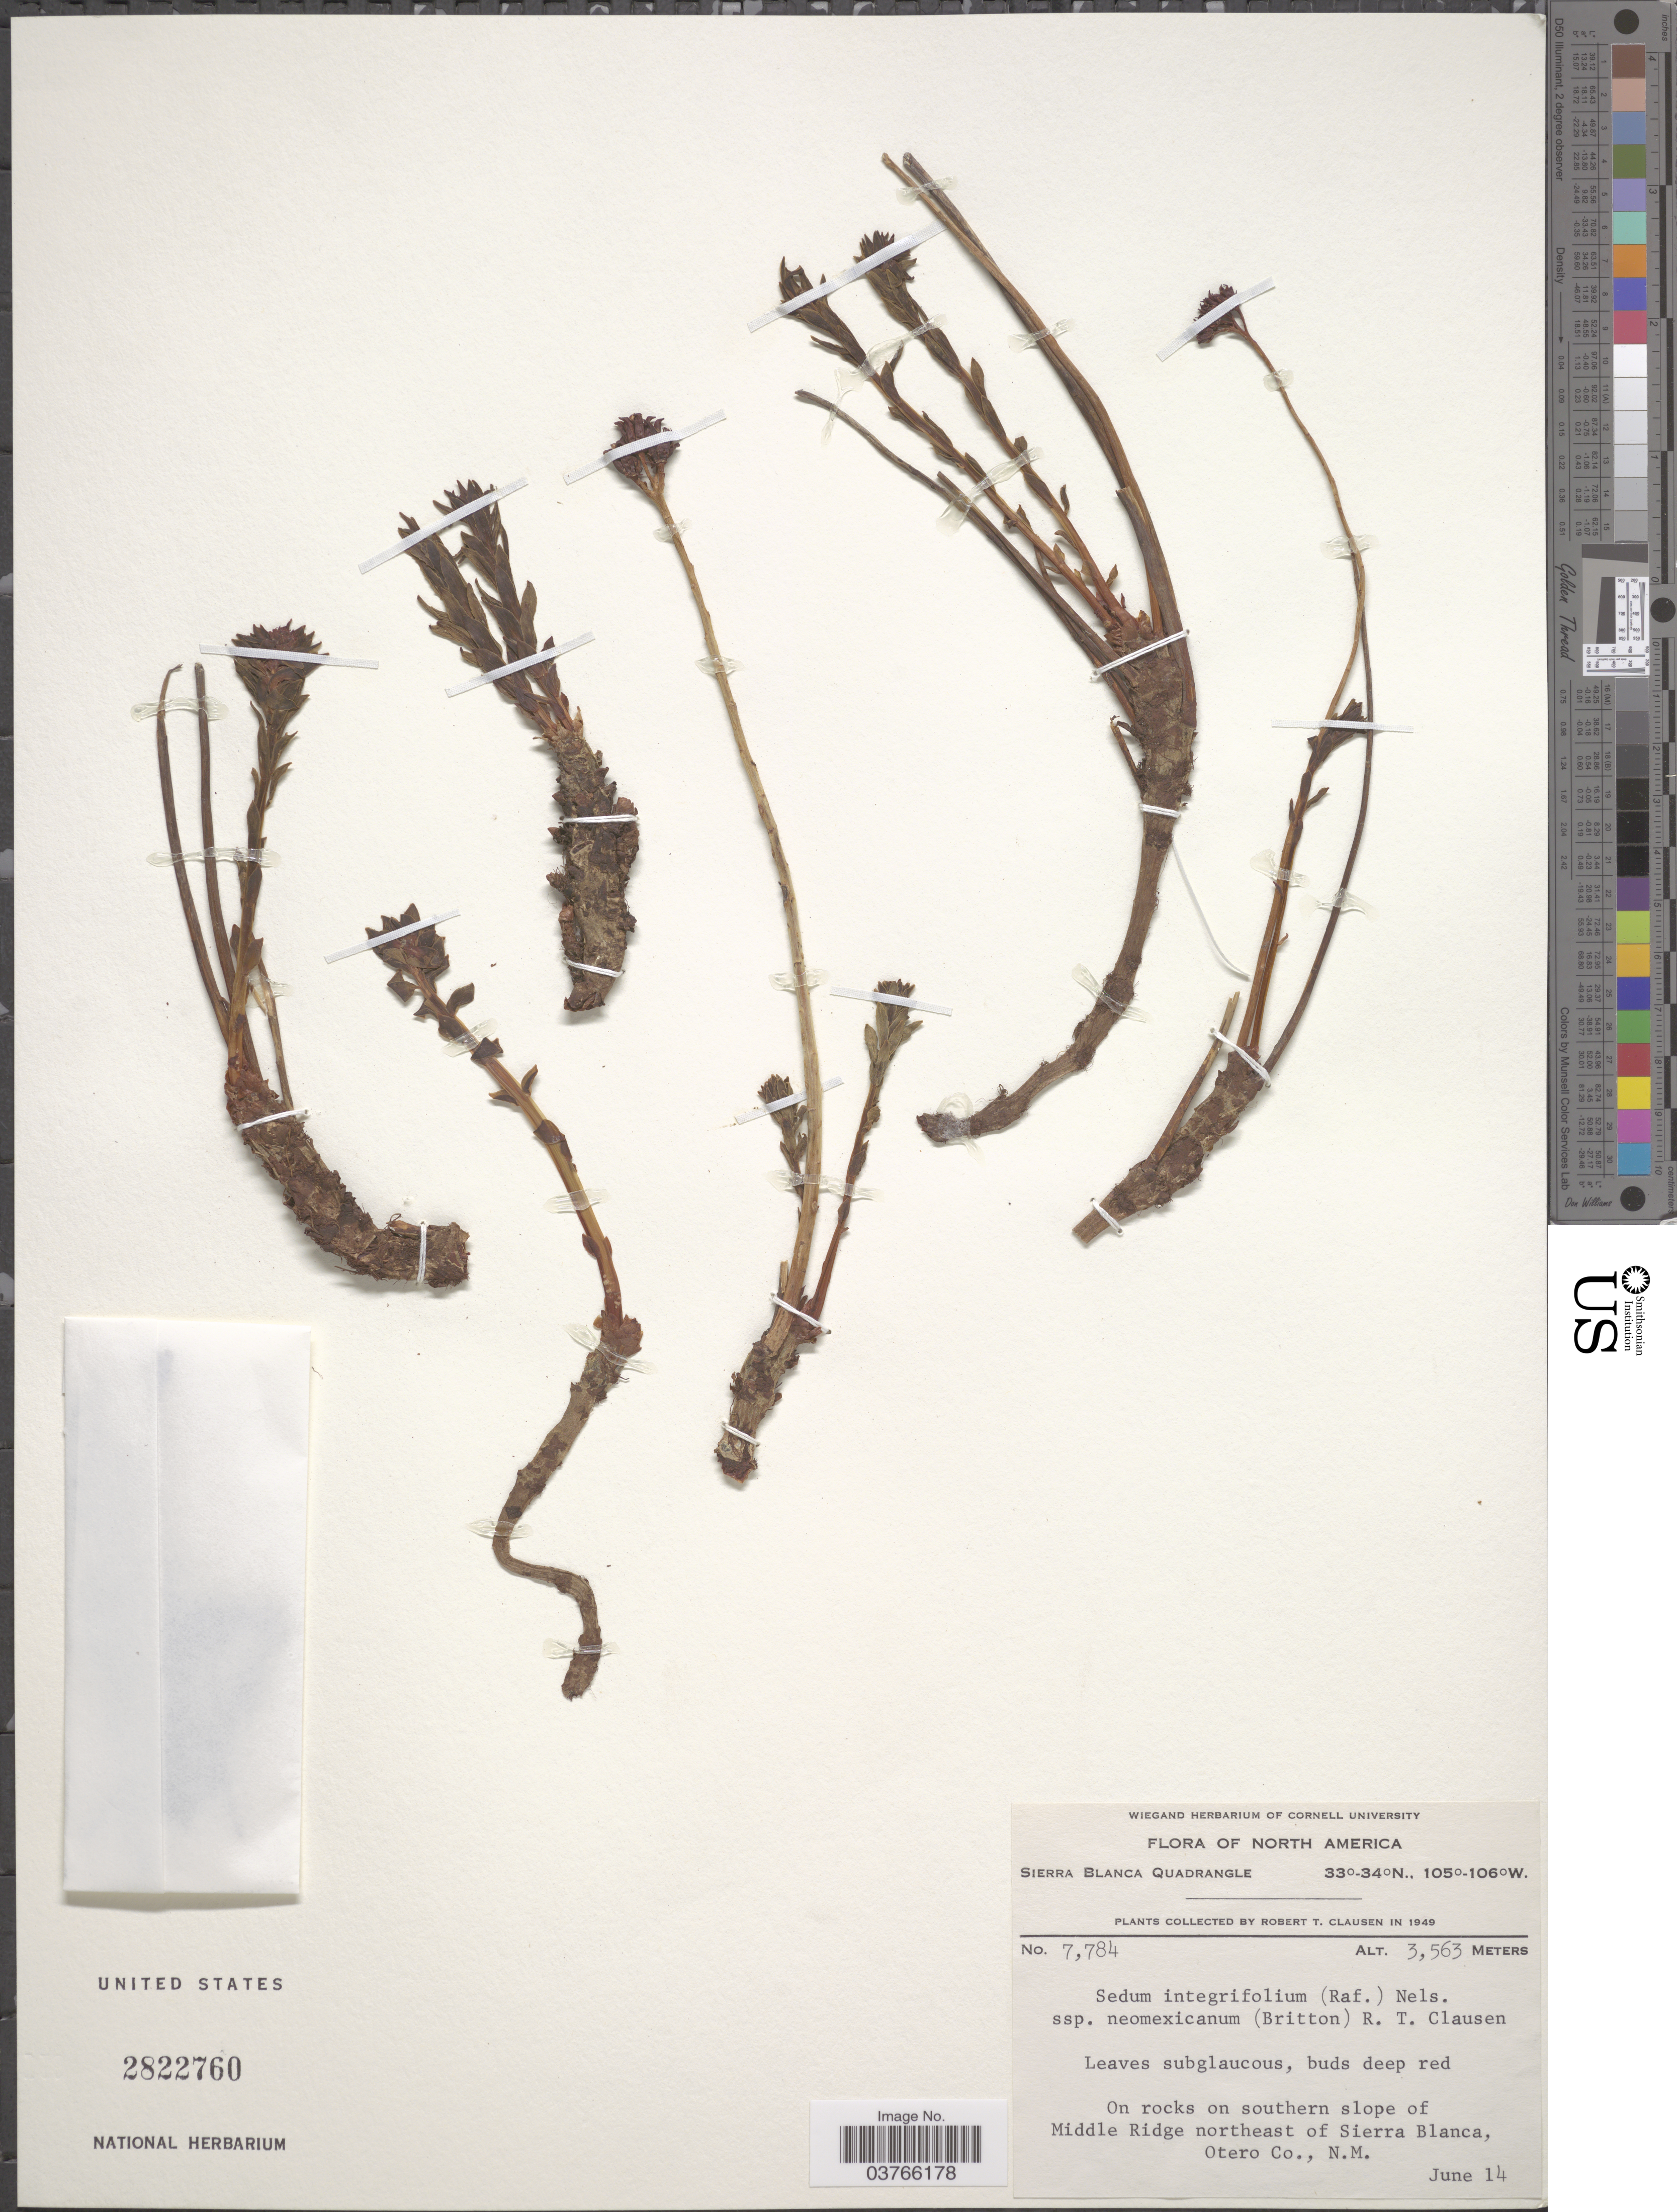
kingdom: Plantae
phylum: Tracheophyta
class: Magnoliopsida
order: Saxifragales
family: Crassulaceae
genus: Rhodiola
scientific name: Rhodiola integrifolia subsp. neomexicana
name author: (Britton) Kartesz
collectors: R. T. Clausen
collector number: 7784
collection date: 1949-06-14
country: United States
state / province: New Mexico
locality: Sierra Blanca Quadrangle. On rocks on southern slope of Middle Ridge northeast of Sierra Blanca, Otero Co.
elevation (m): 3563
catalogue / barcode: US 2822760